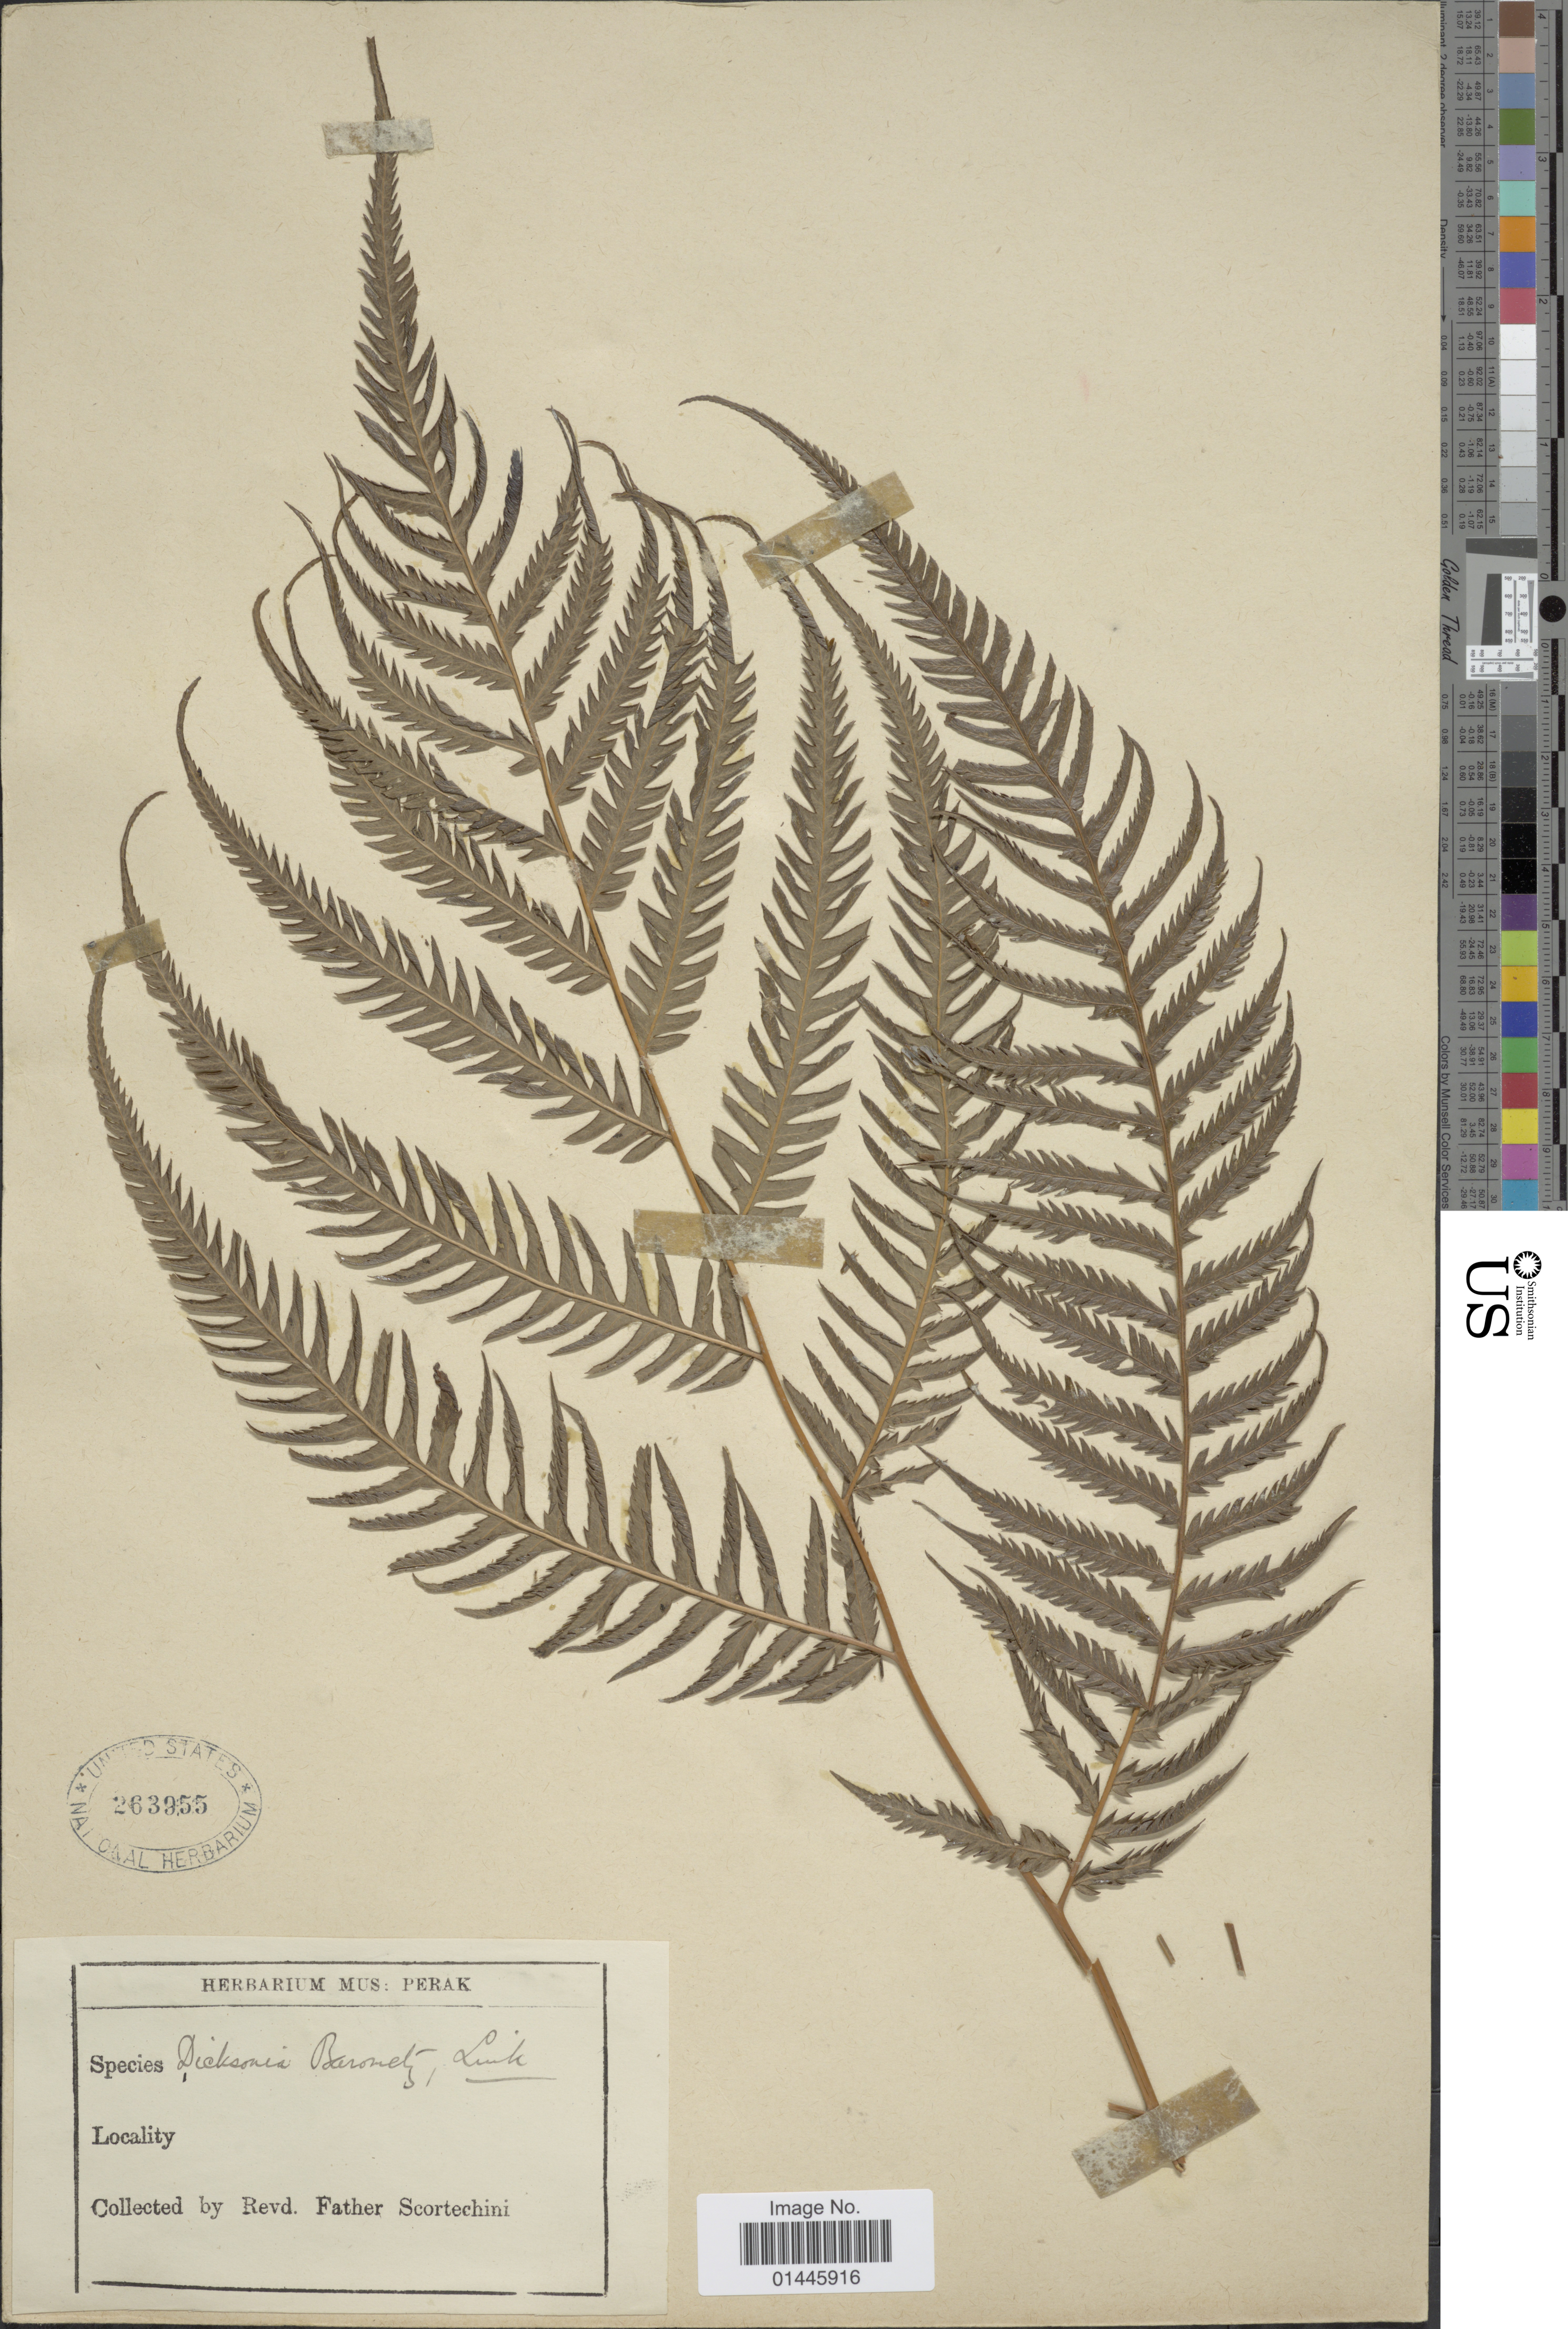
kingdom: Plantae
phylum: Tracheophyta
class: Polypodiopsida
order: Cyatheales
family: Cibotiaceae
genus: Cibotium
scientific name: Cibotium barometz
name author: (L.) J. Sm.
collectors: Fr. Scortechini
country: Malaysia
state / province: Perak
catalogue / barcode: US 263955